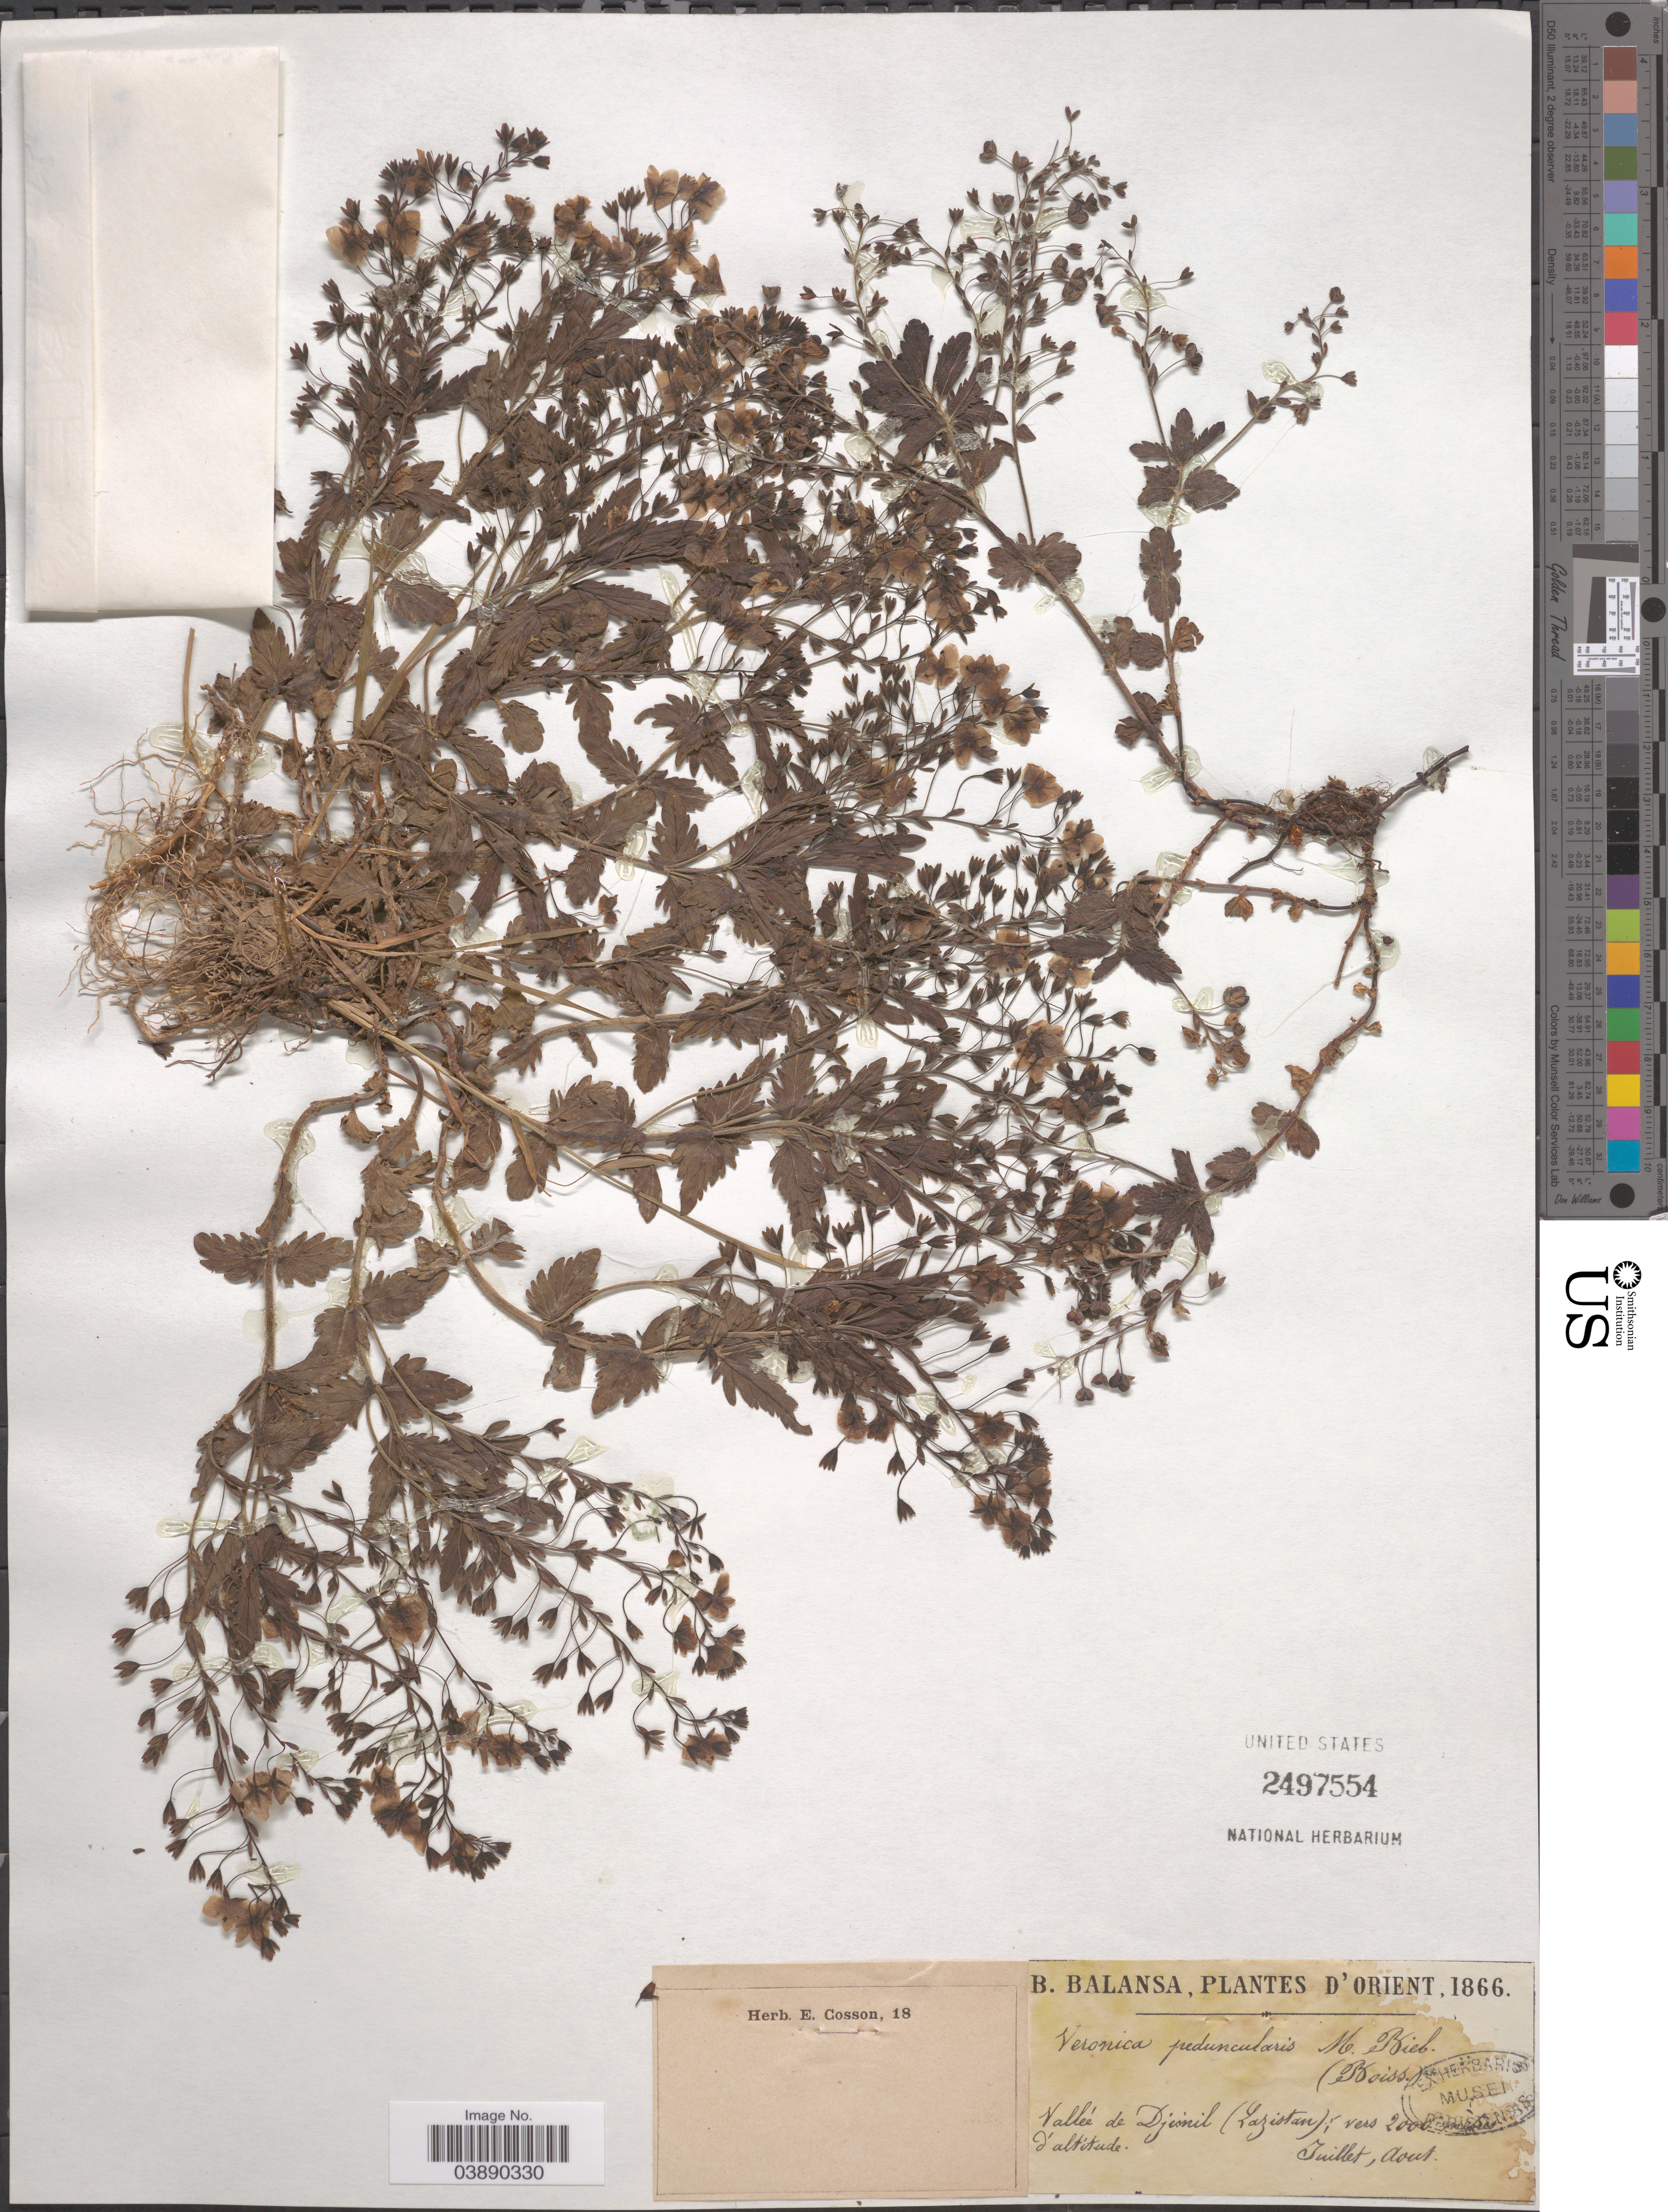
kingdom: Plantae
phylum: Tracheophyta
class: Magnoliopsida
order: Lamiales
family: Plantaginaceae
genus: Veronica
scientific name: Veronica peduncularis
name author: M. Bieb.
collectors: B. Balansa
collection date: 1866-07/1866-08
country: Turkey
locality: D'Orient. Vallée de Djisnil (Lazistan).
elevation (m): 2000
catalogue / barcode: US 2497554